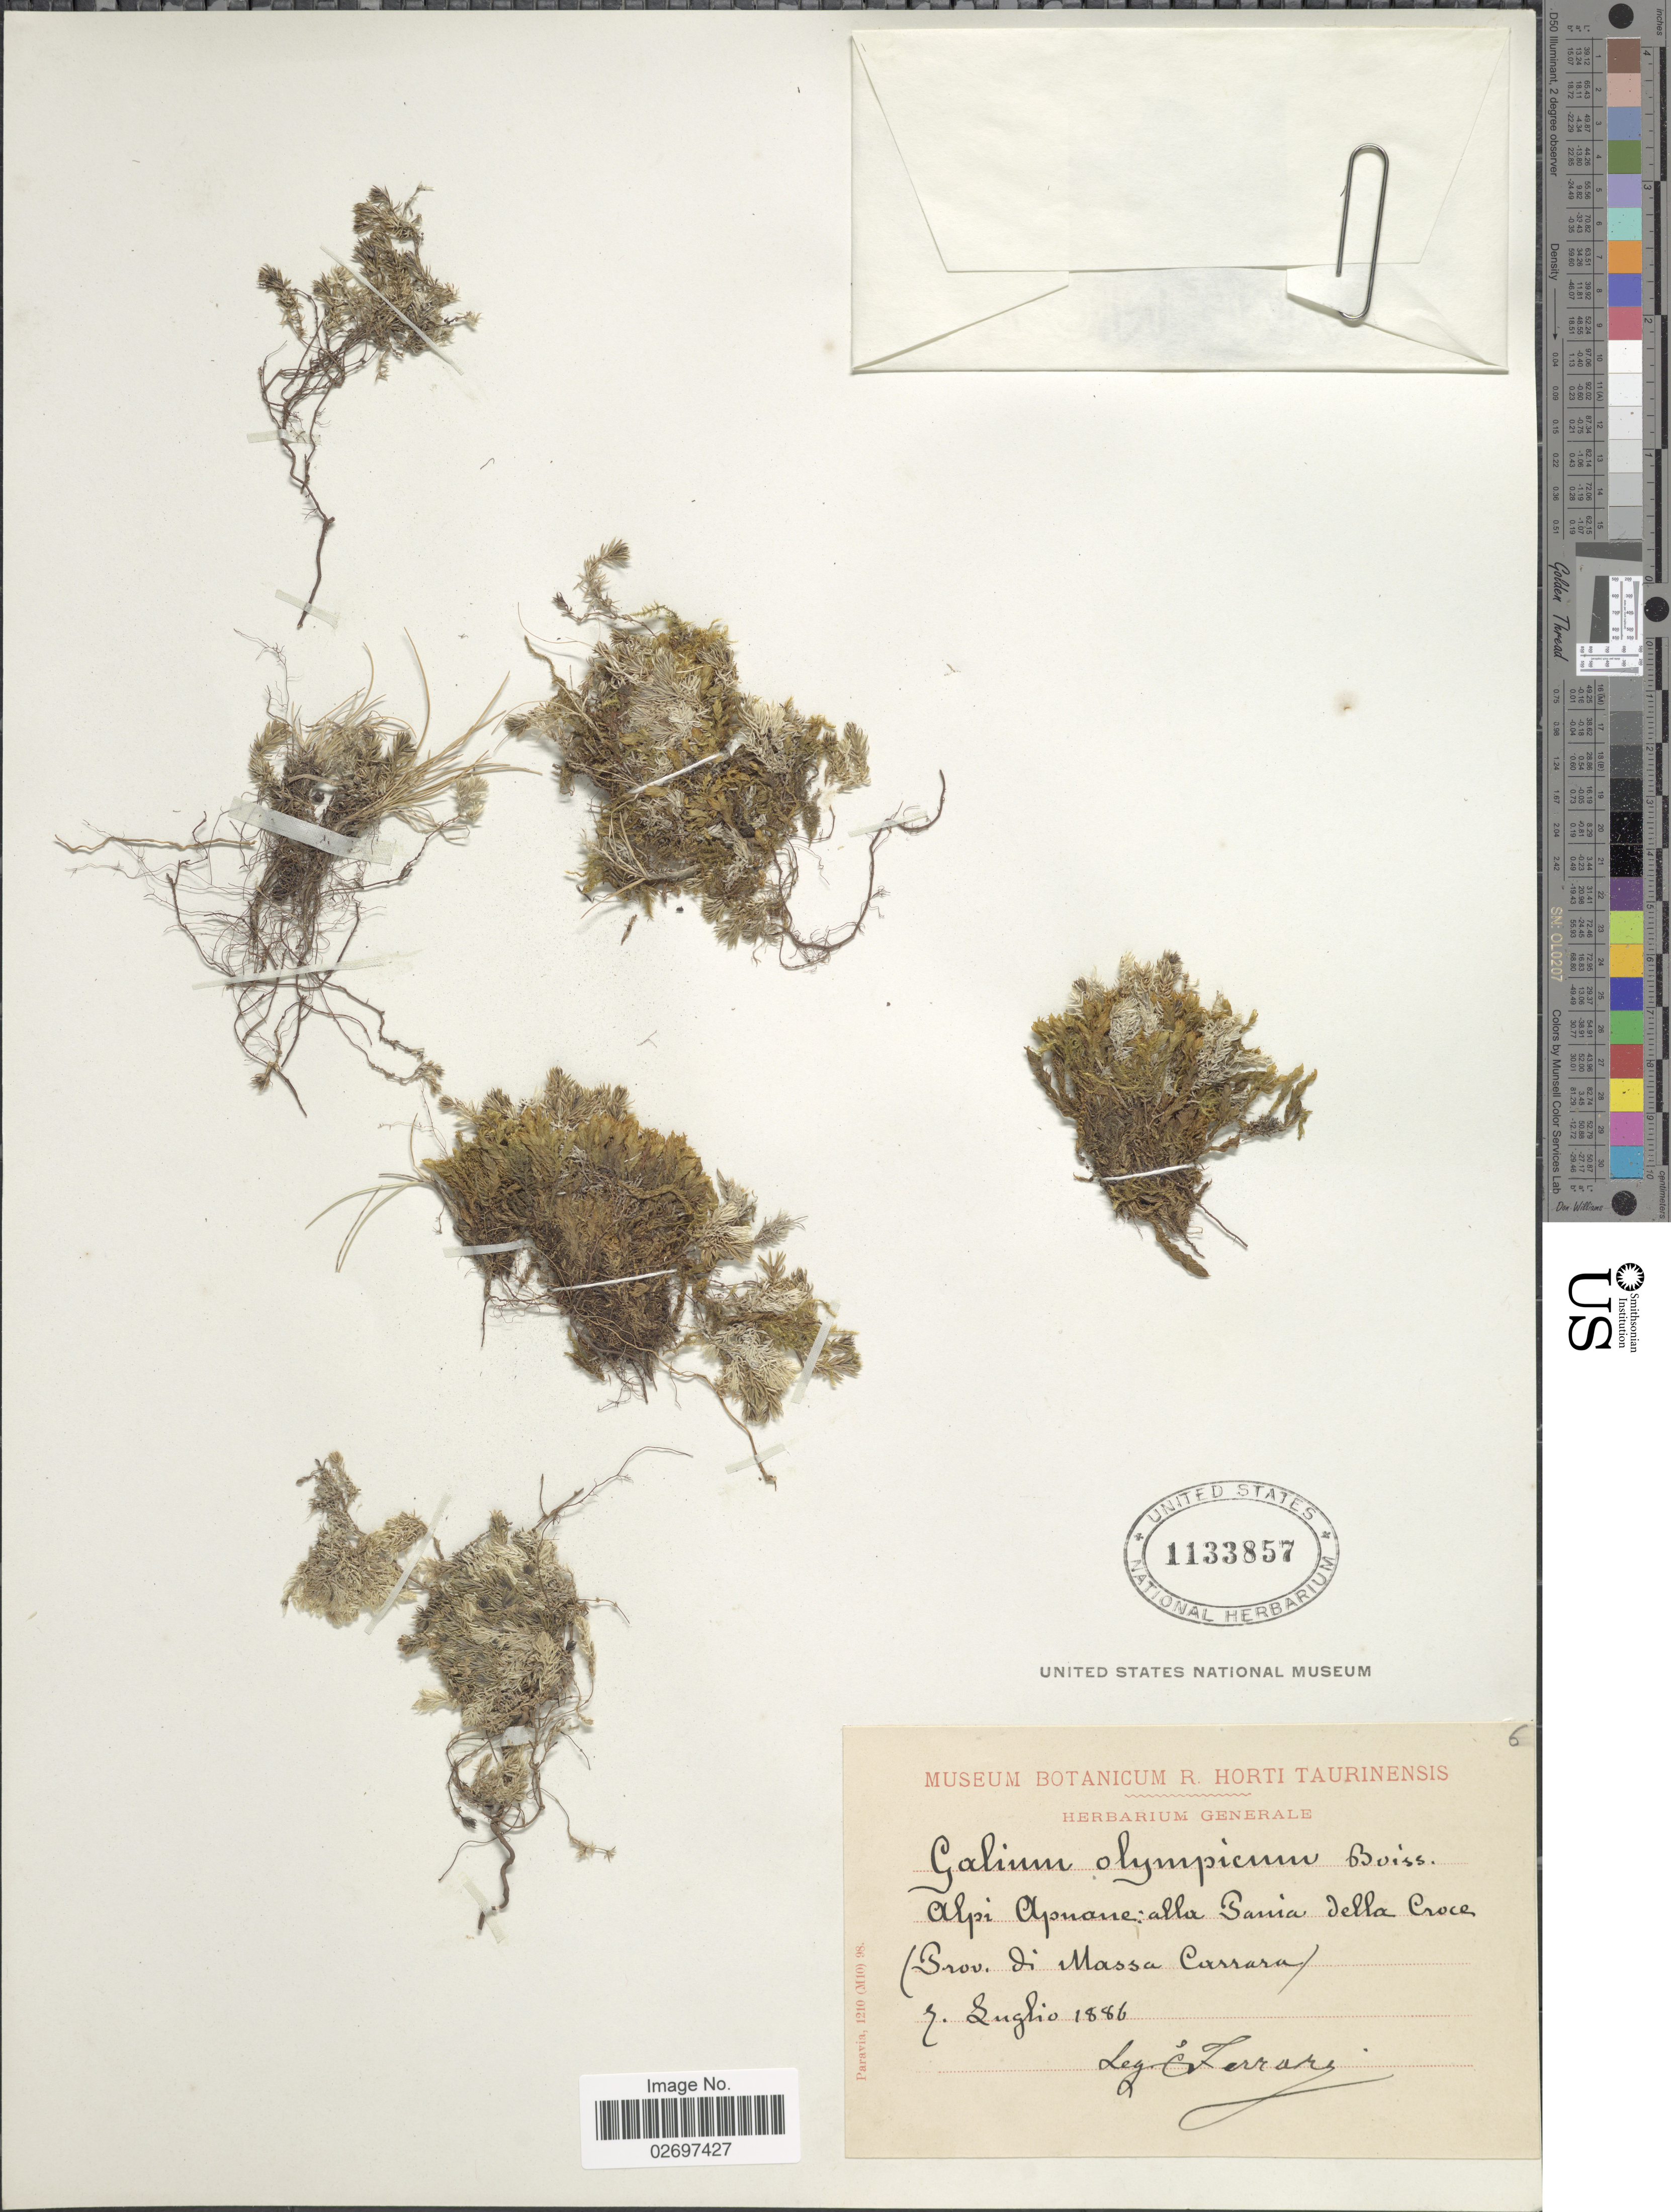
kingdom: Plantae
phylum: Tracheophyta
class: Magnoliopsida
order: Gentianales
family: Rubiaceae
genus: Galium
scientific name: Galium olympicum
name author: Boiss.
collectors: G. Ferrari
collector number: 6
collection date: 1886-07-07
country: Italy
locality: Alpi Apuane: alla Tania della Croce (Prov. di Massa Carrara)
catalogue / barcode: US 1133857